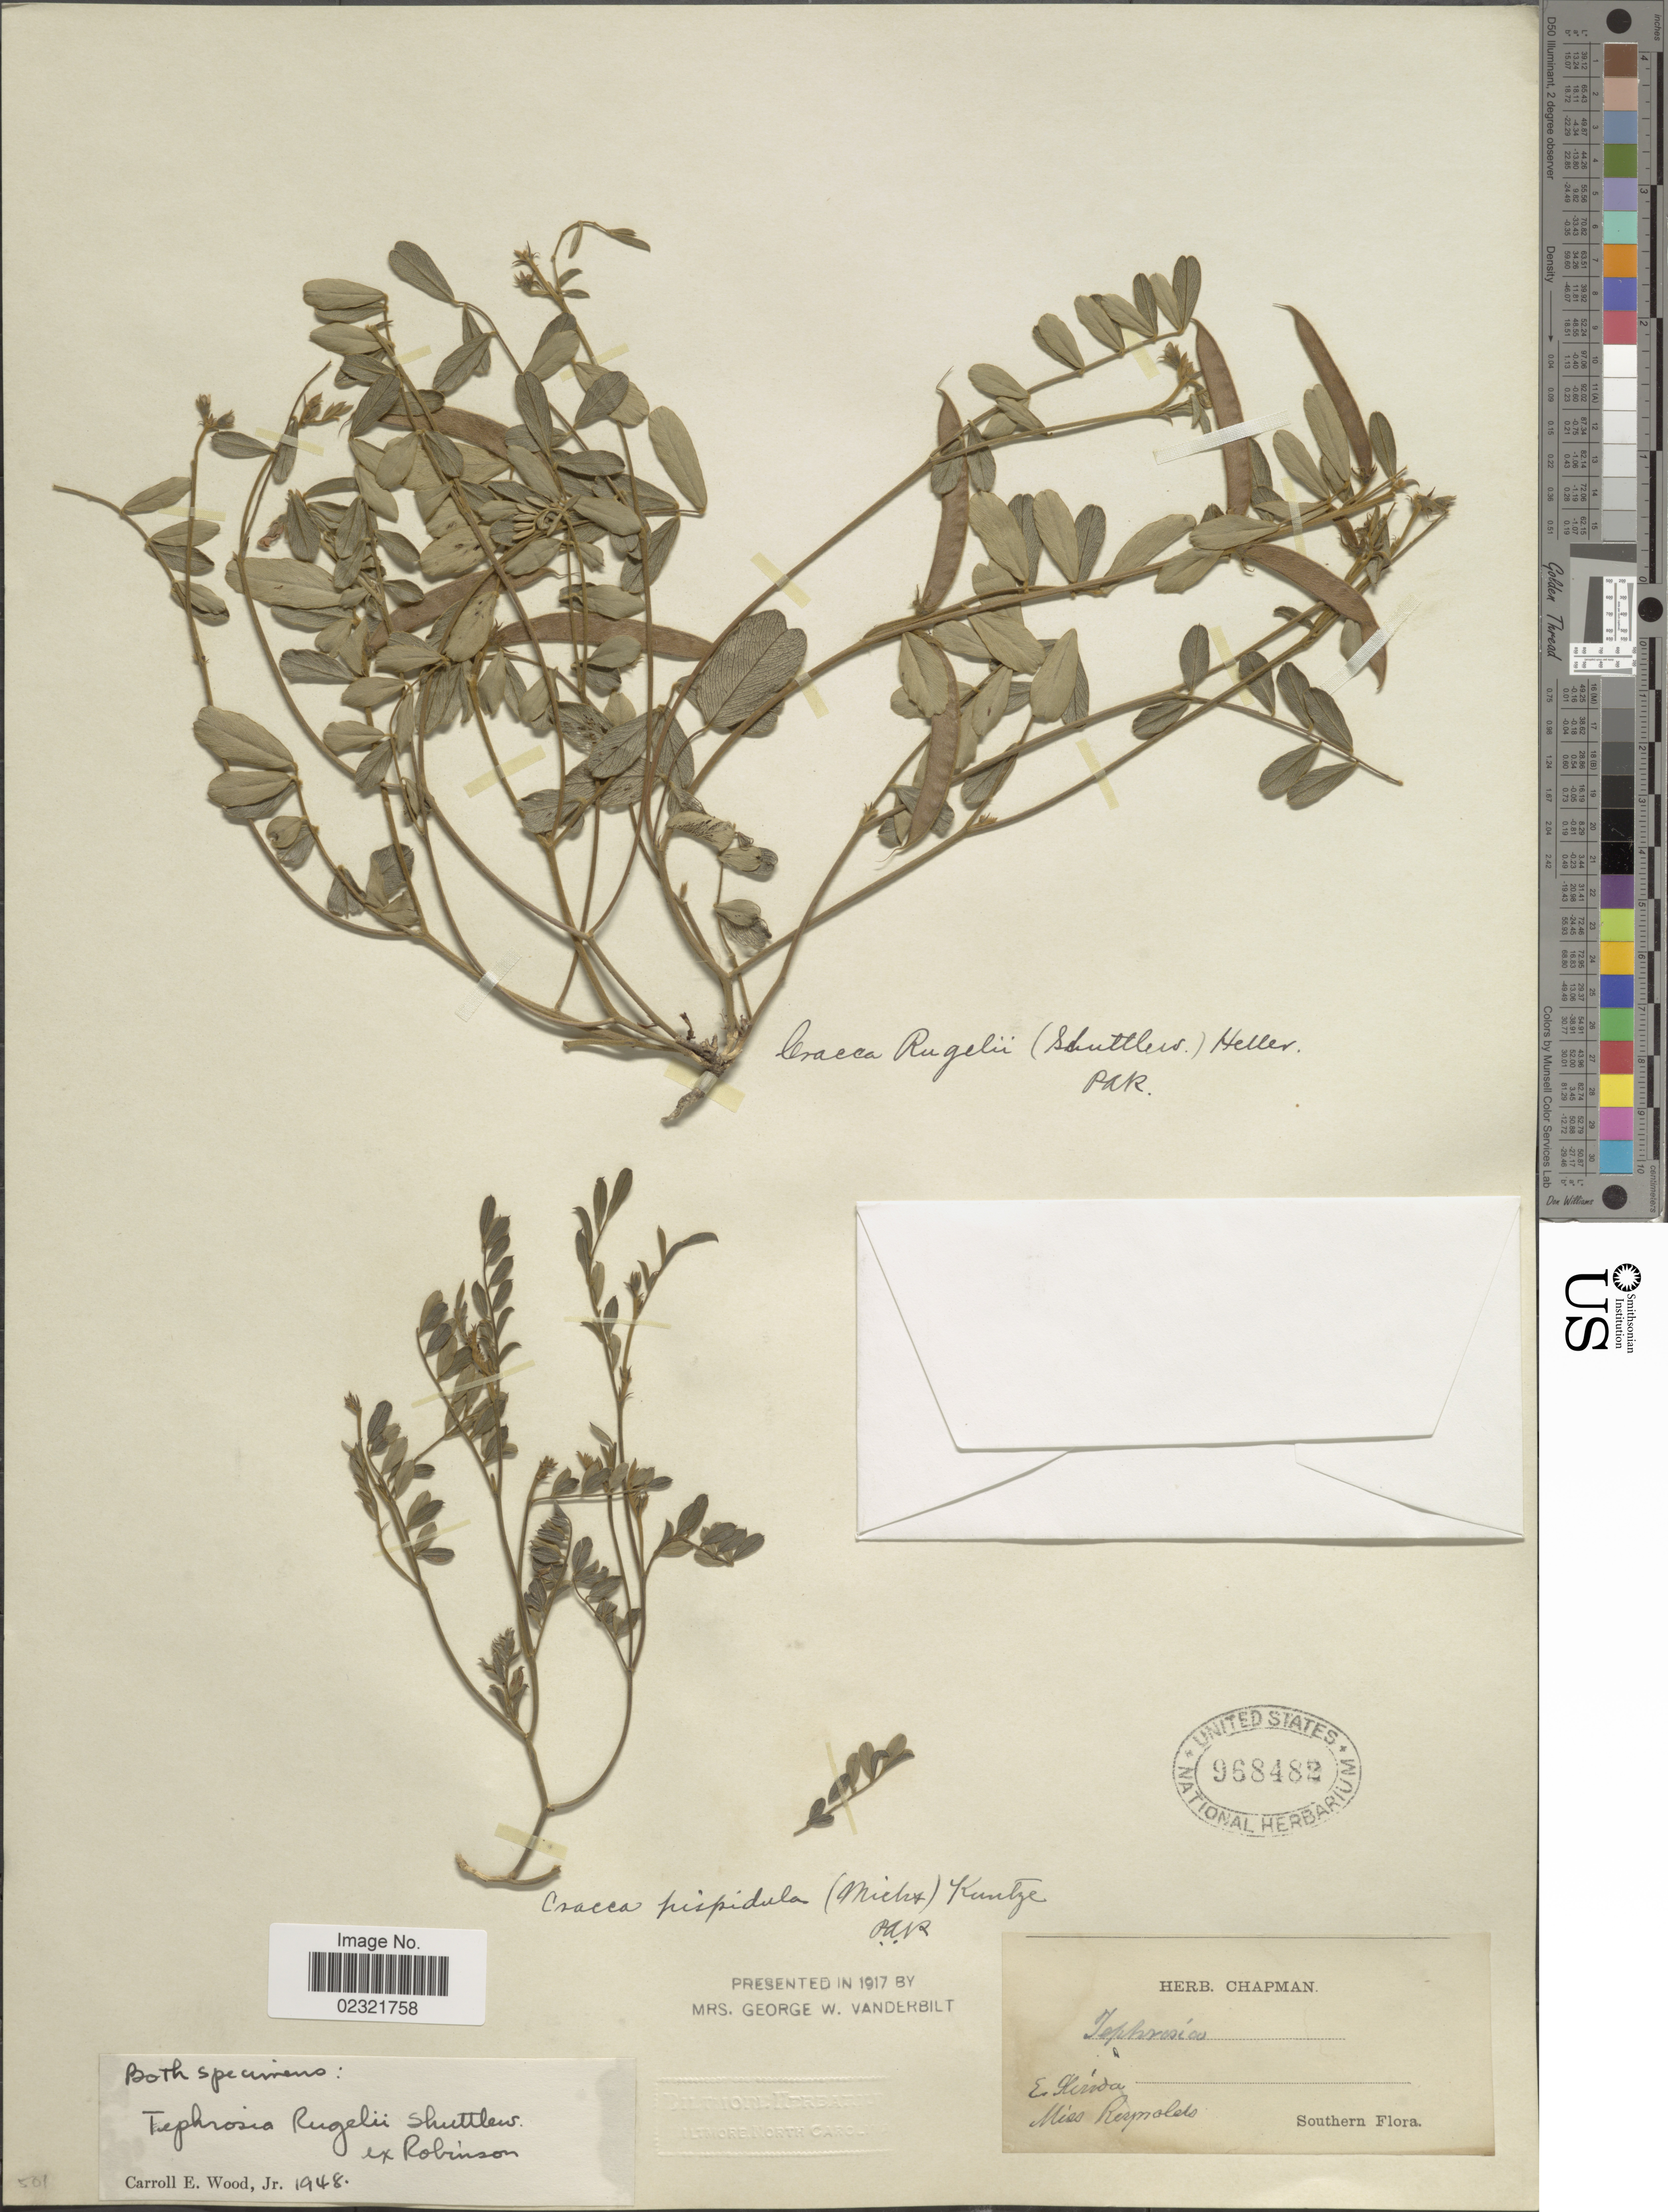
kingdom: Plantae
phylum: Tracheophyta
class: Magnoliopsida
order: Fabales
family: Fabaceae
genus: Tephrosia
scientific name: Tephrosia rugelii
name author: Shuttlew.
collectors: -. Reynolds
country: United States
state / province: Florida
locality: E. Florida, Southern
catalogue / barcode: US 968482